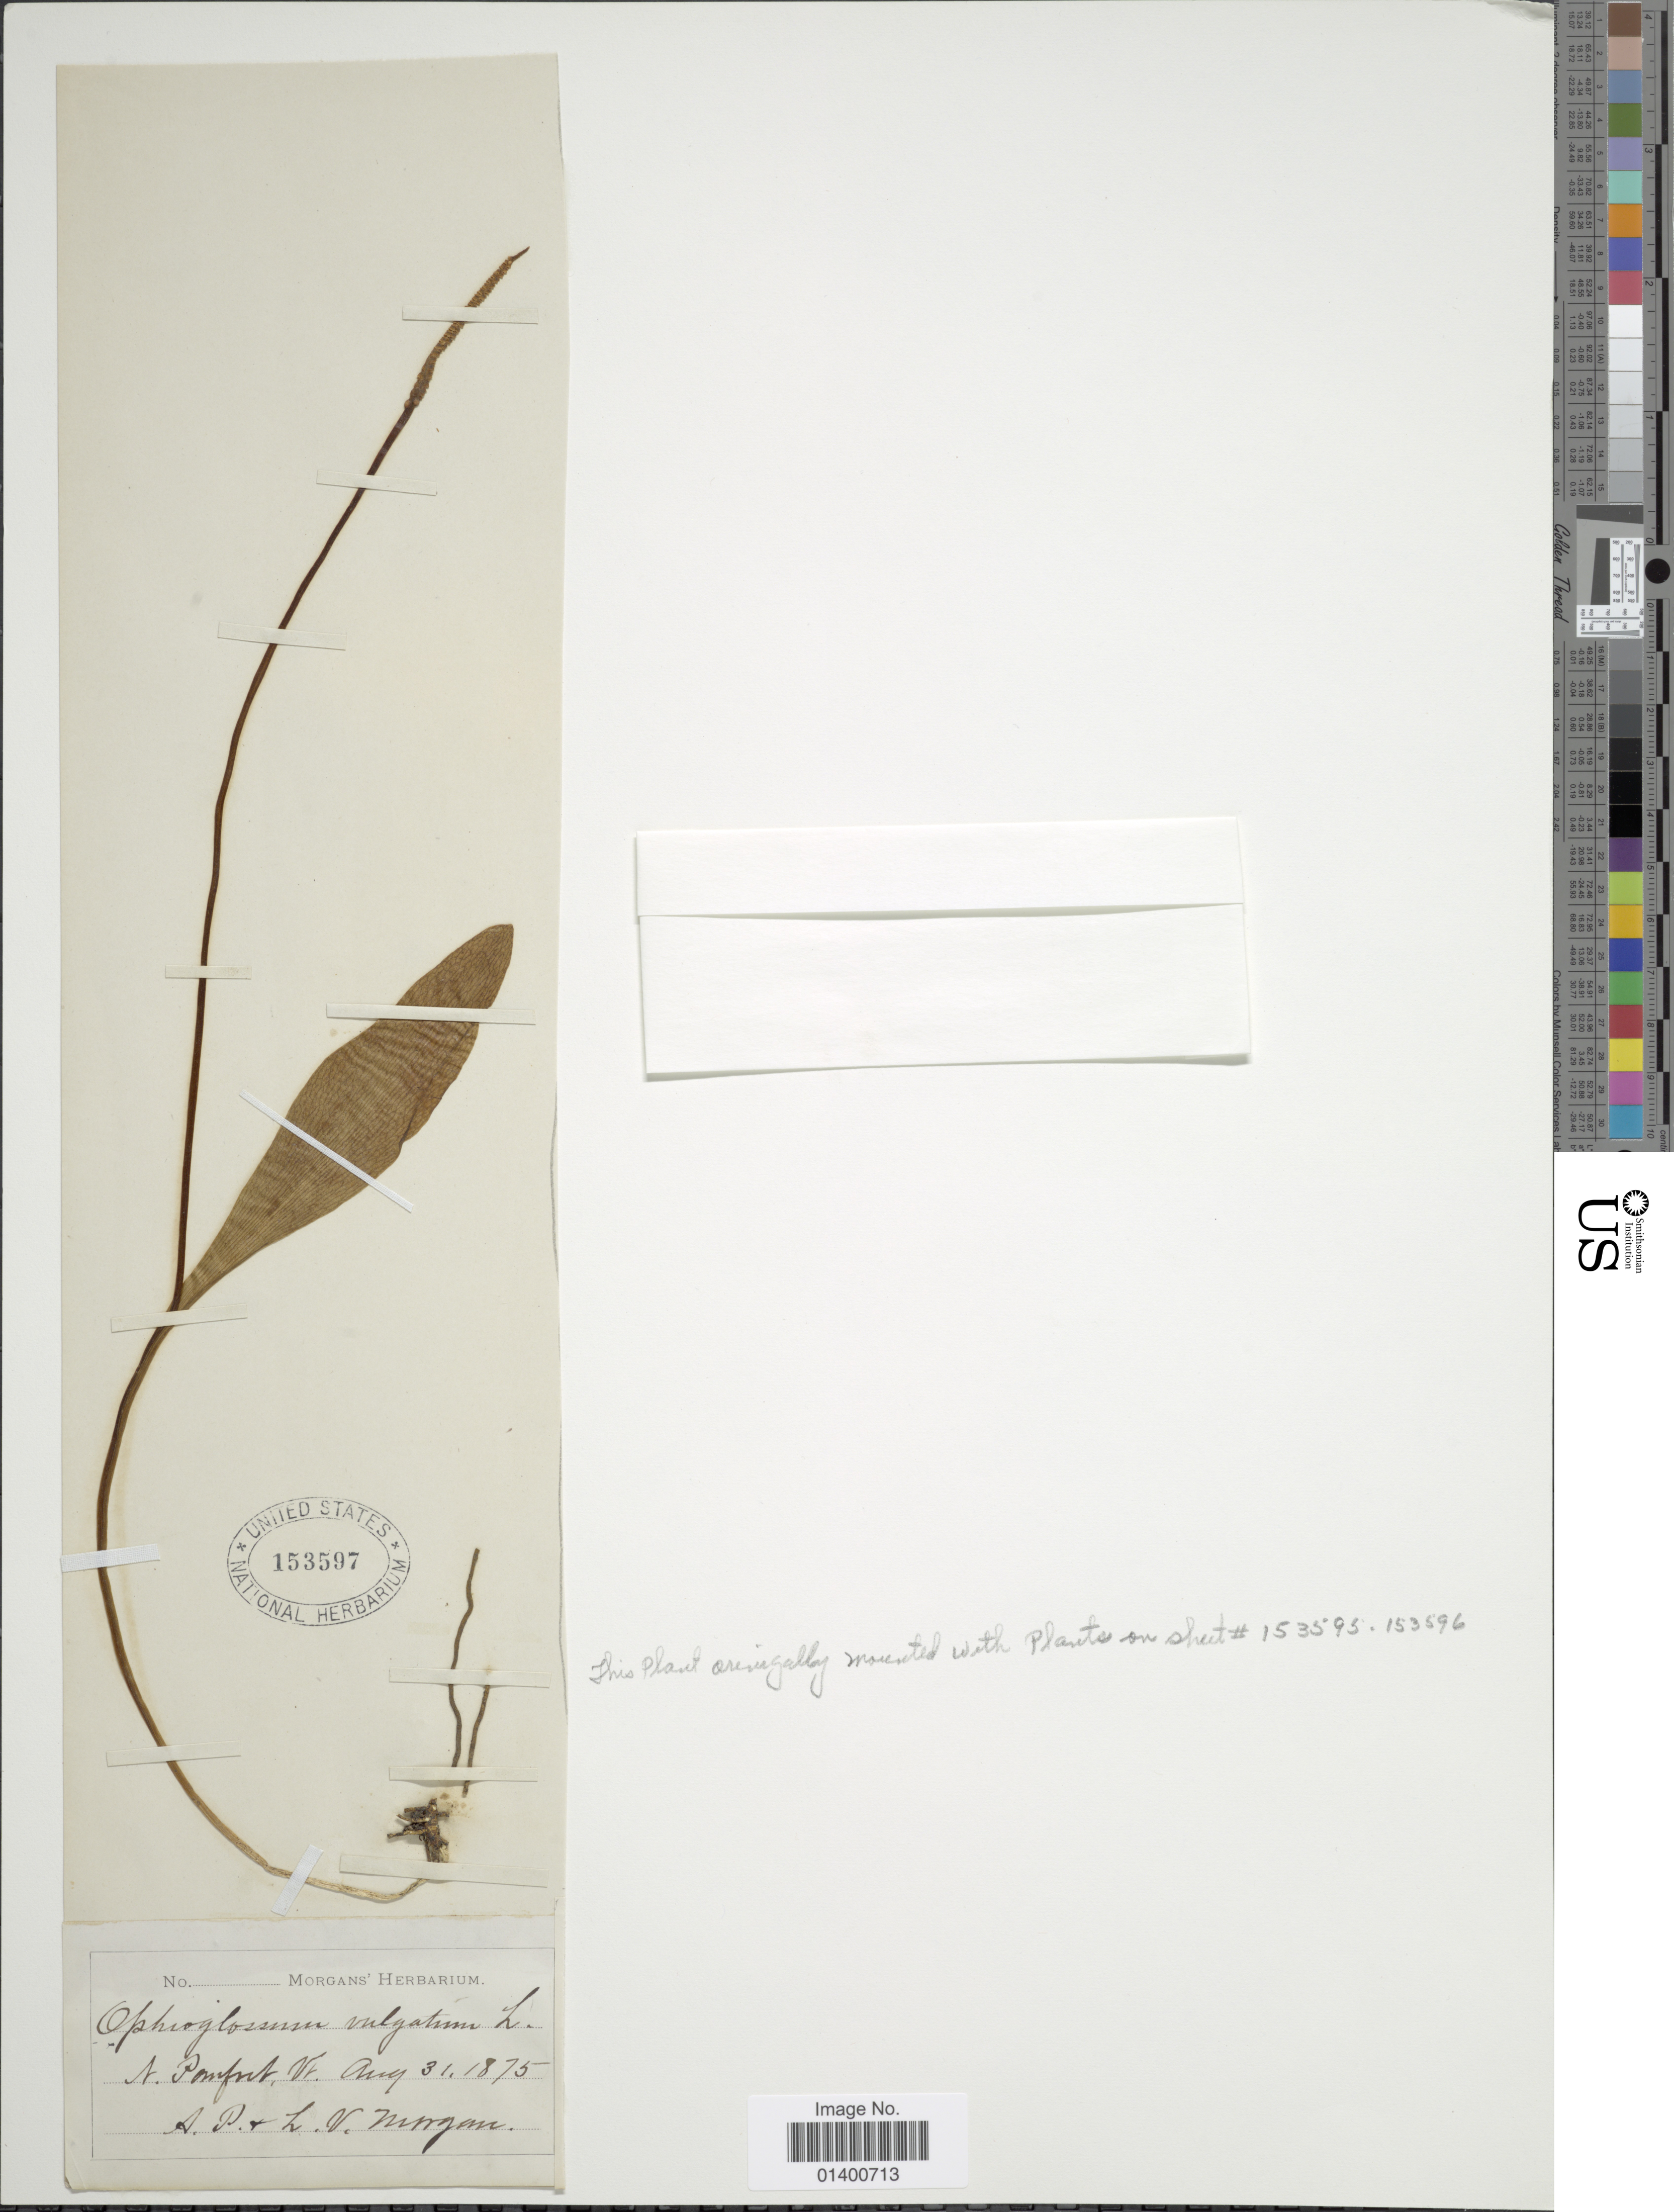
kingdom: Plantae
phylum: Tracheophyta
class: Polypodiopsida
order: Ophioglossales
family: Ophioglossaceae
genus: Ophioglossum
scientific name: Ophioglossum vulgatum var. pseudopodum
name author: (S.F. Blake) Farw.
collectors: A. Morgan & L. Morgan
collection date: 1875-08-31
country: United States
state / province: Vermont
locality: N. Pomfret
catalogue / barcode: US 153597